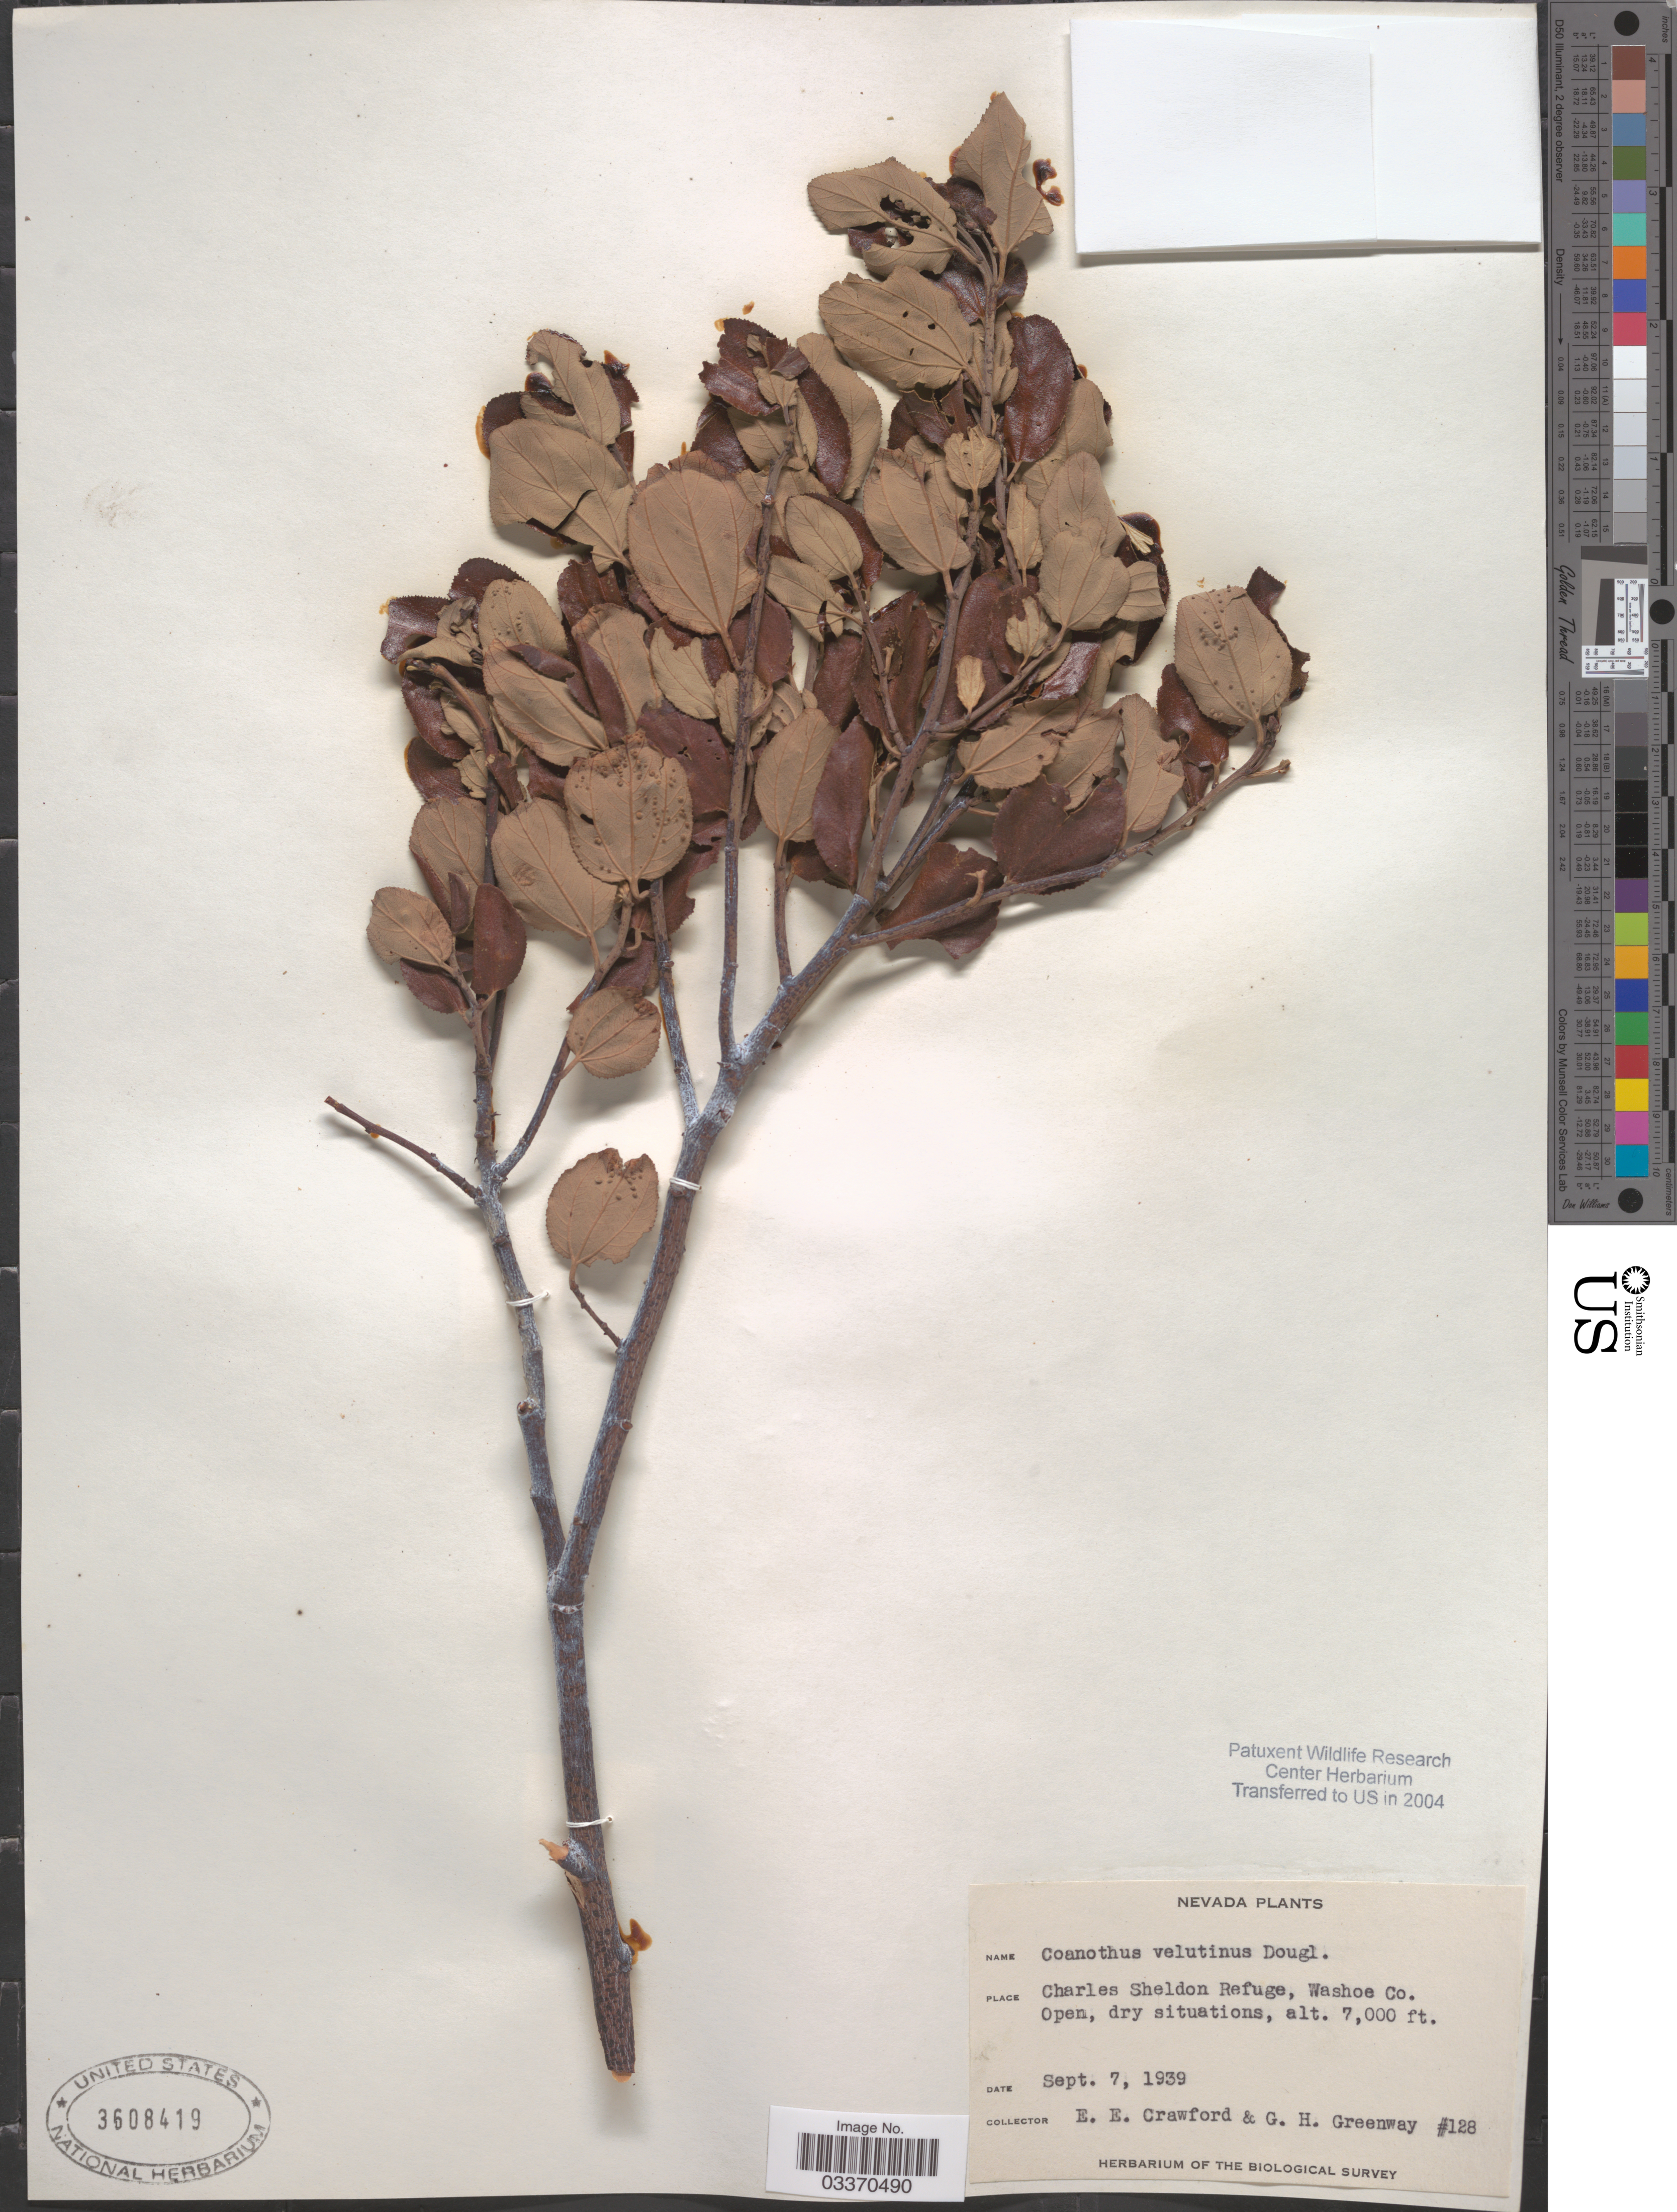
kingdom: Plantae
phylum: Tracheophyta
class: Magnoliopsida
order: Rosales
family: Rhamnaceae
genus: Ceanothus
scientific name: Ceanothus velutinus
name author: Douglas ex Hook.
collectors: E. Crawford & G. Greenway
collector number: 128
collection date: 1939-09-07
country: United States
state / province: Nevada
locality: Charles Sheldon Refuge, Washoe Co.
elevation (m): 2134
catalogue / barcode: US 3608419